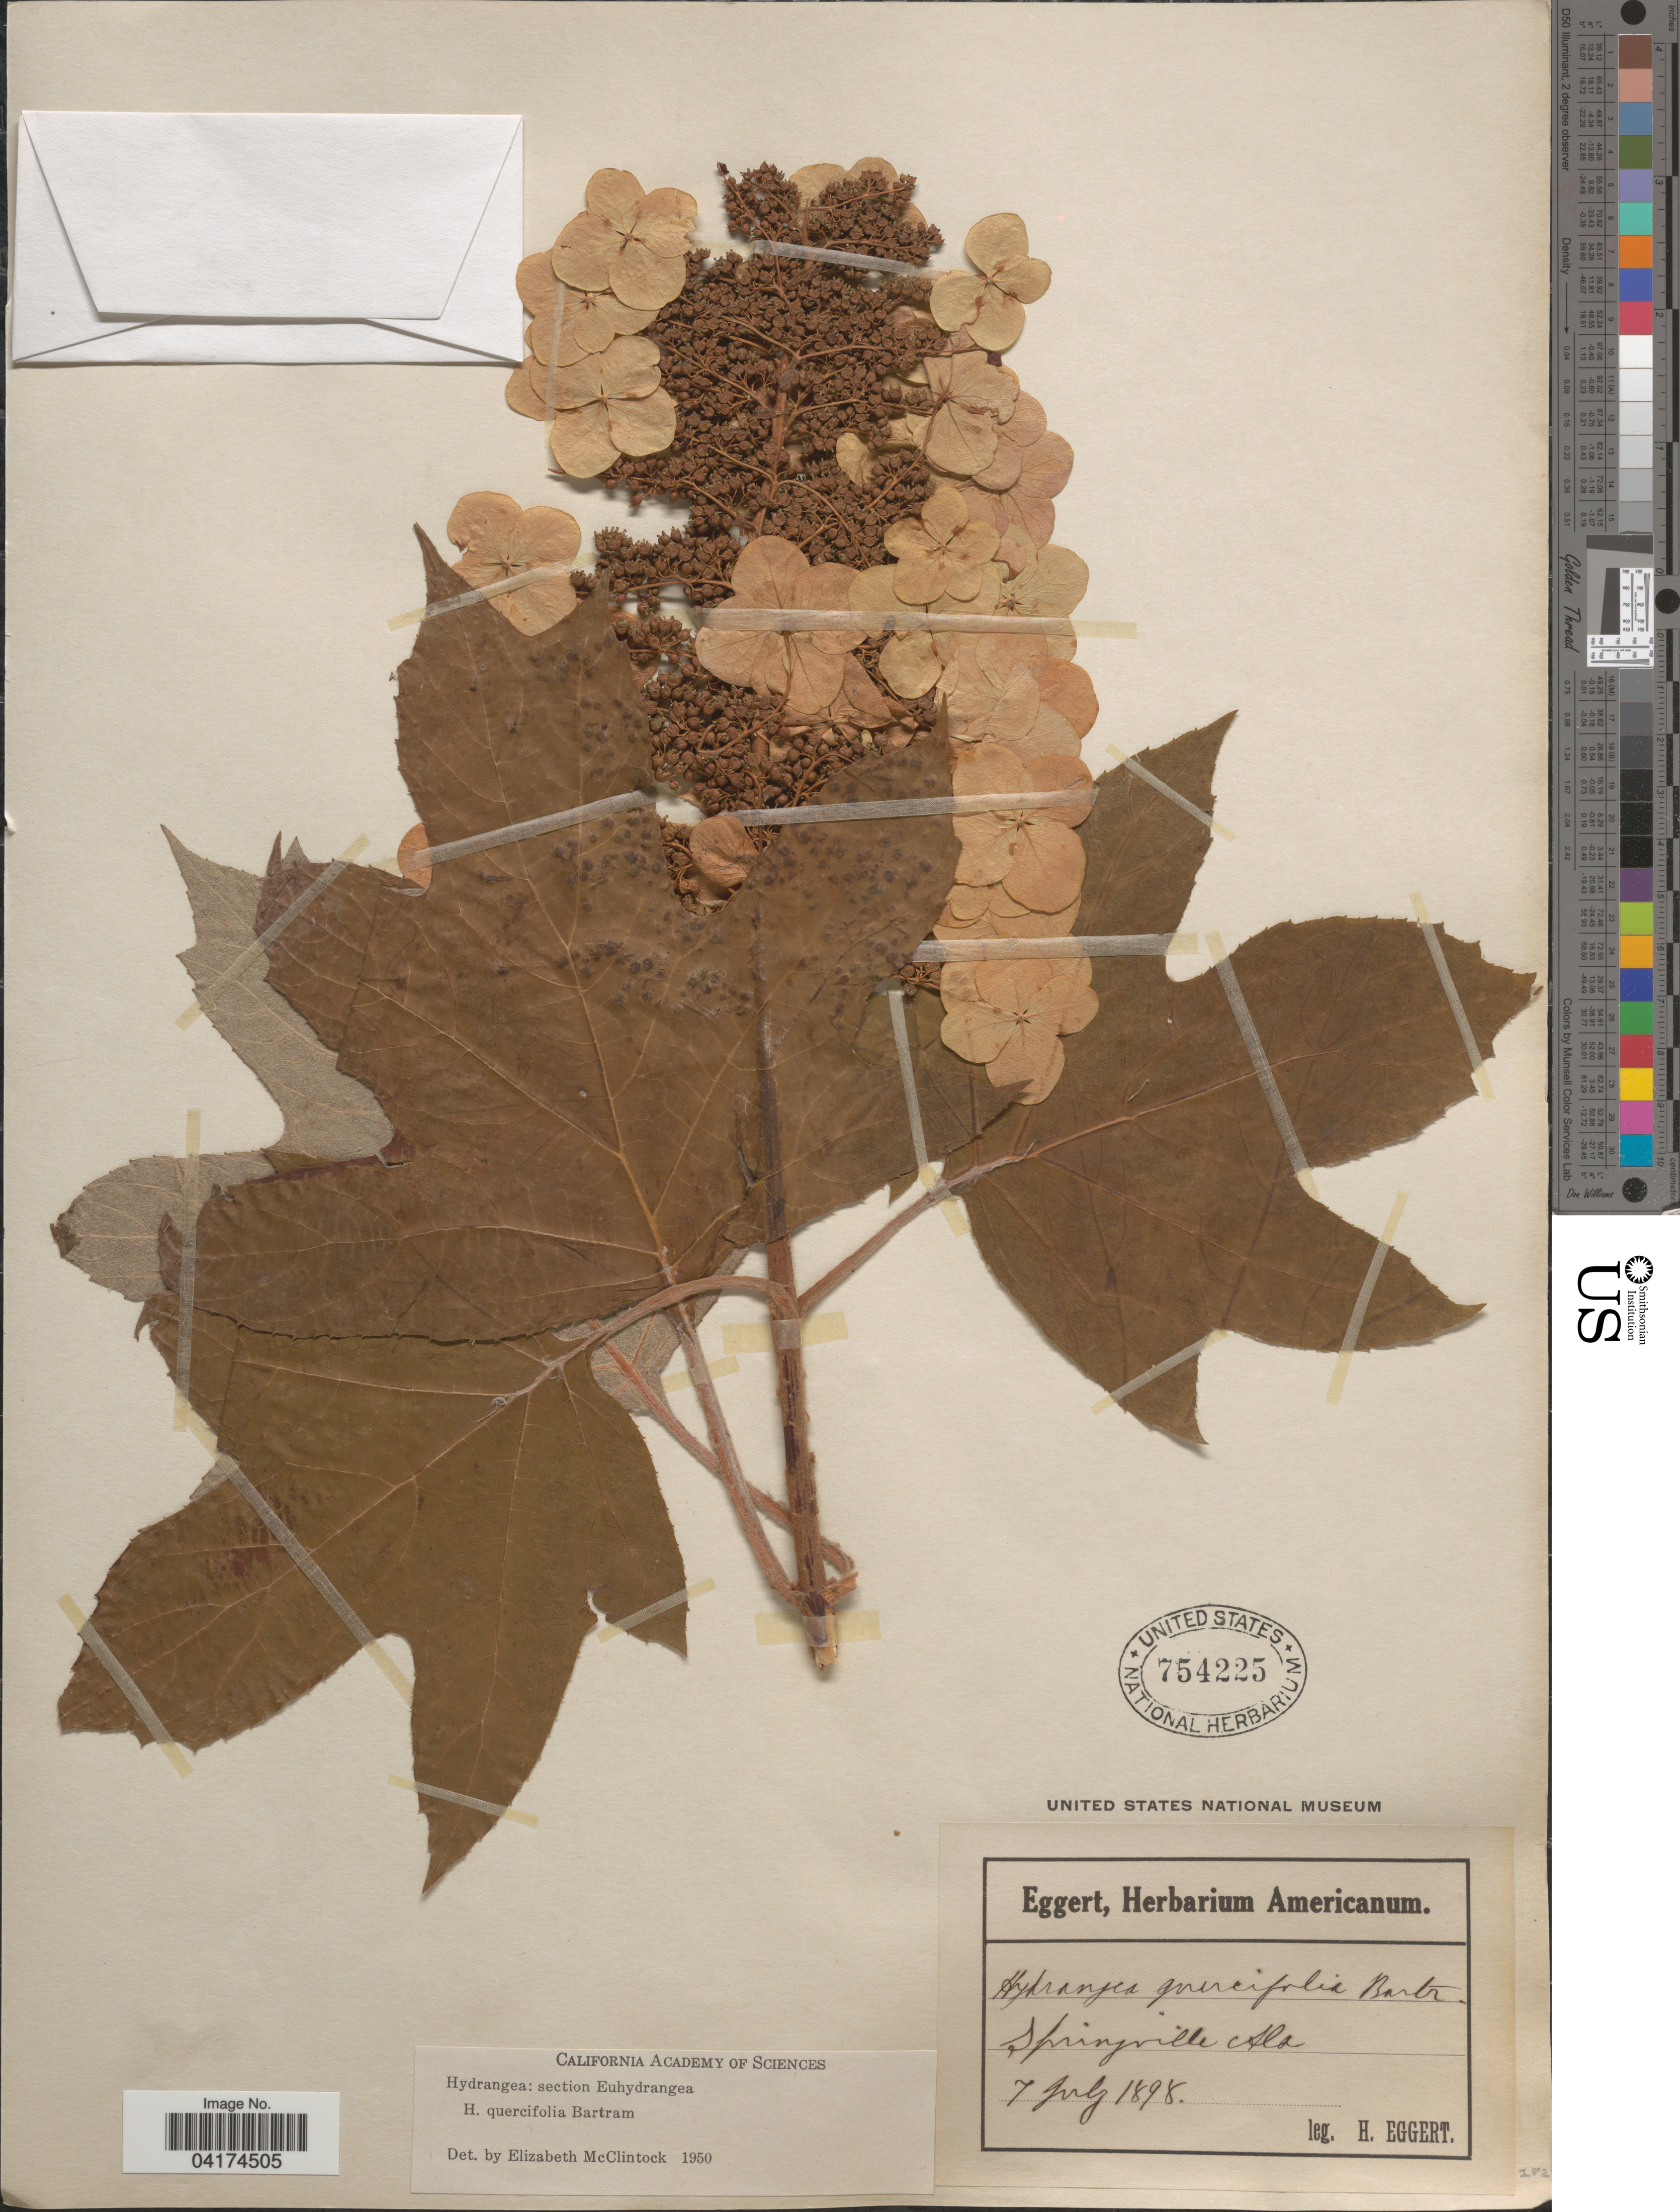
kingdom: Plantae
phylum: Tracheophyta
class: Magnoliopsida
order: Cornales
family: Hydrangeaceae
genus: Hydrangea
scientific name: Hydrangea quercifolia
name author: W. Bartram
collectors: H. Eggert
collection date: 1898-07-07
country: United States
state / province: Alabama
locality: Springville.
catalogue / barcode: US 754225